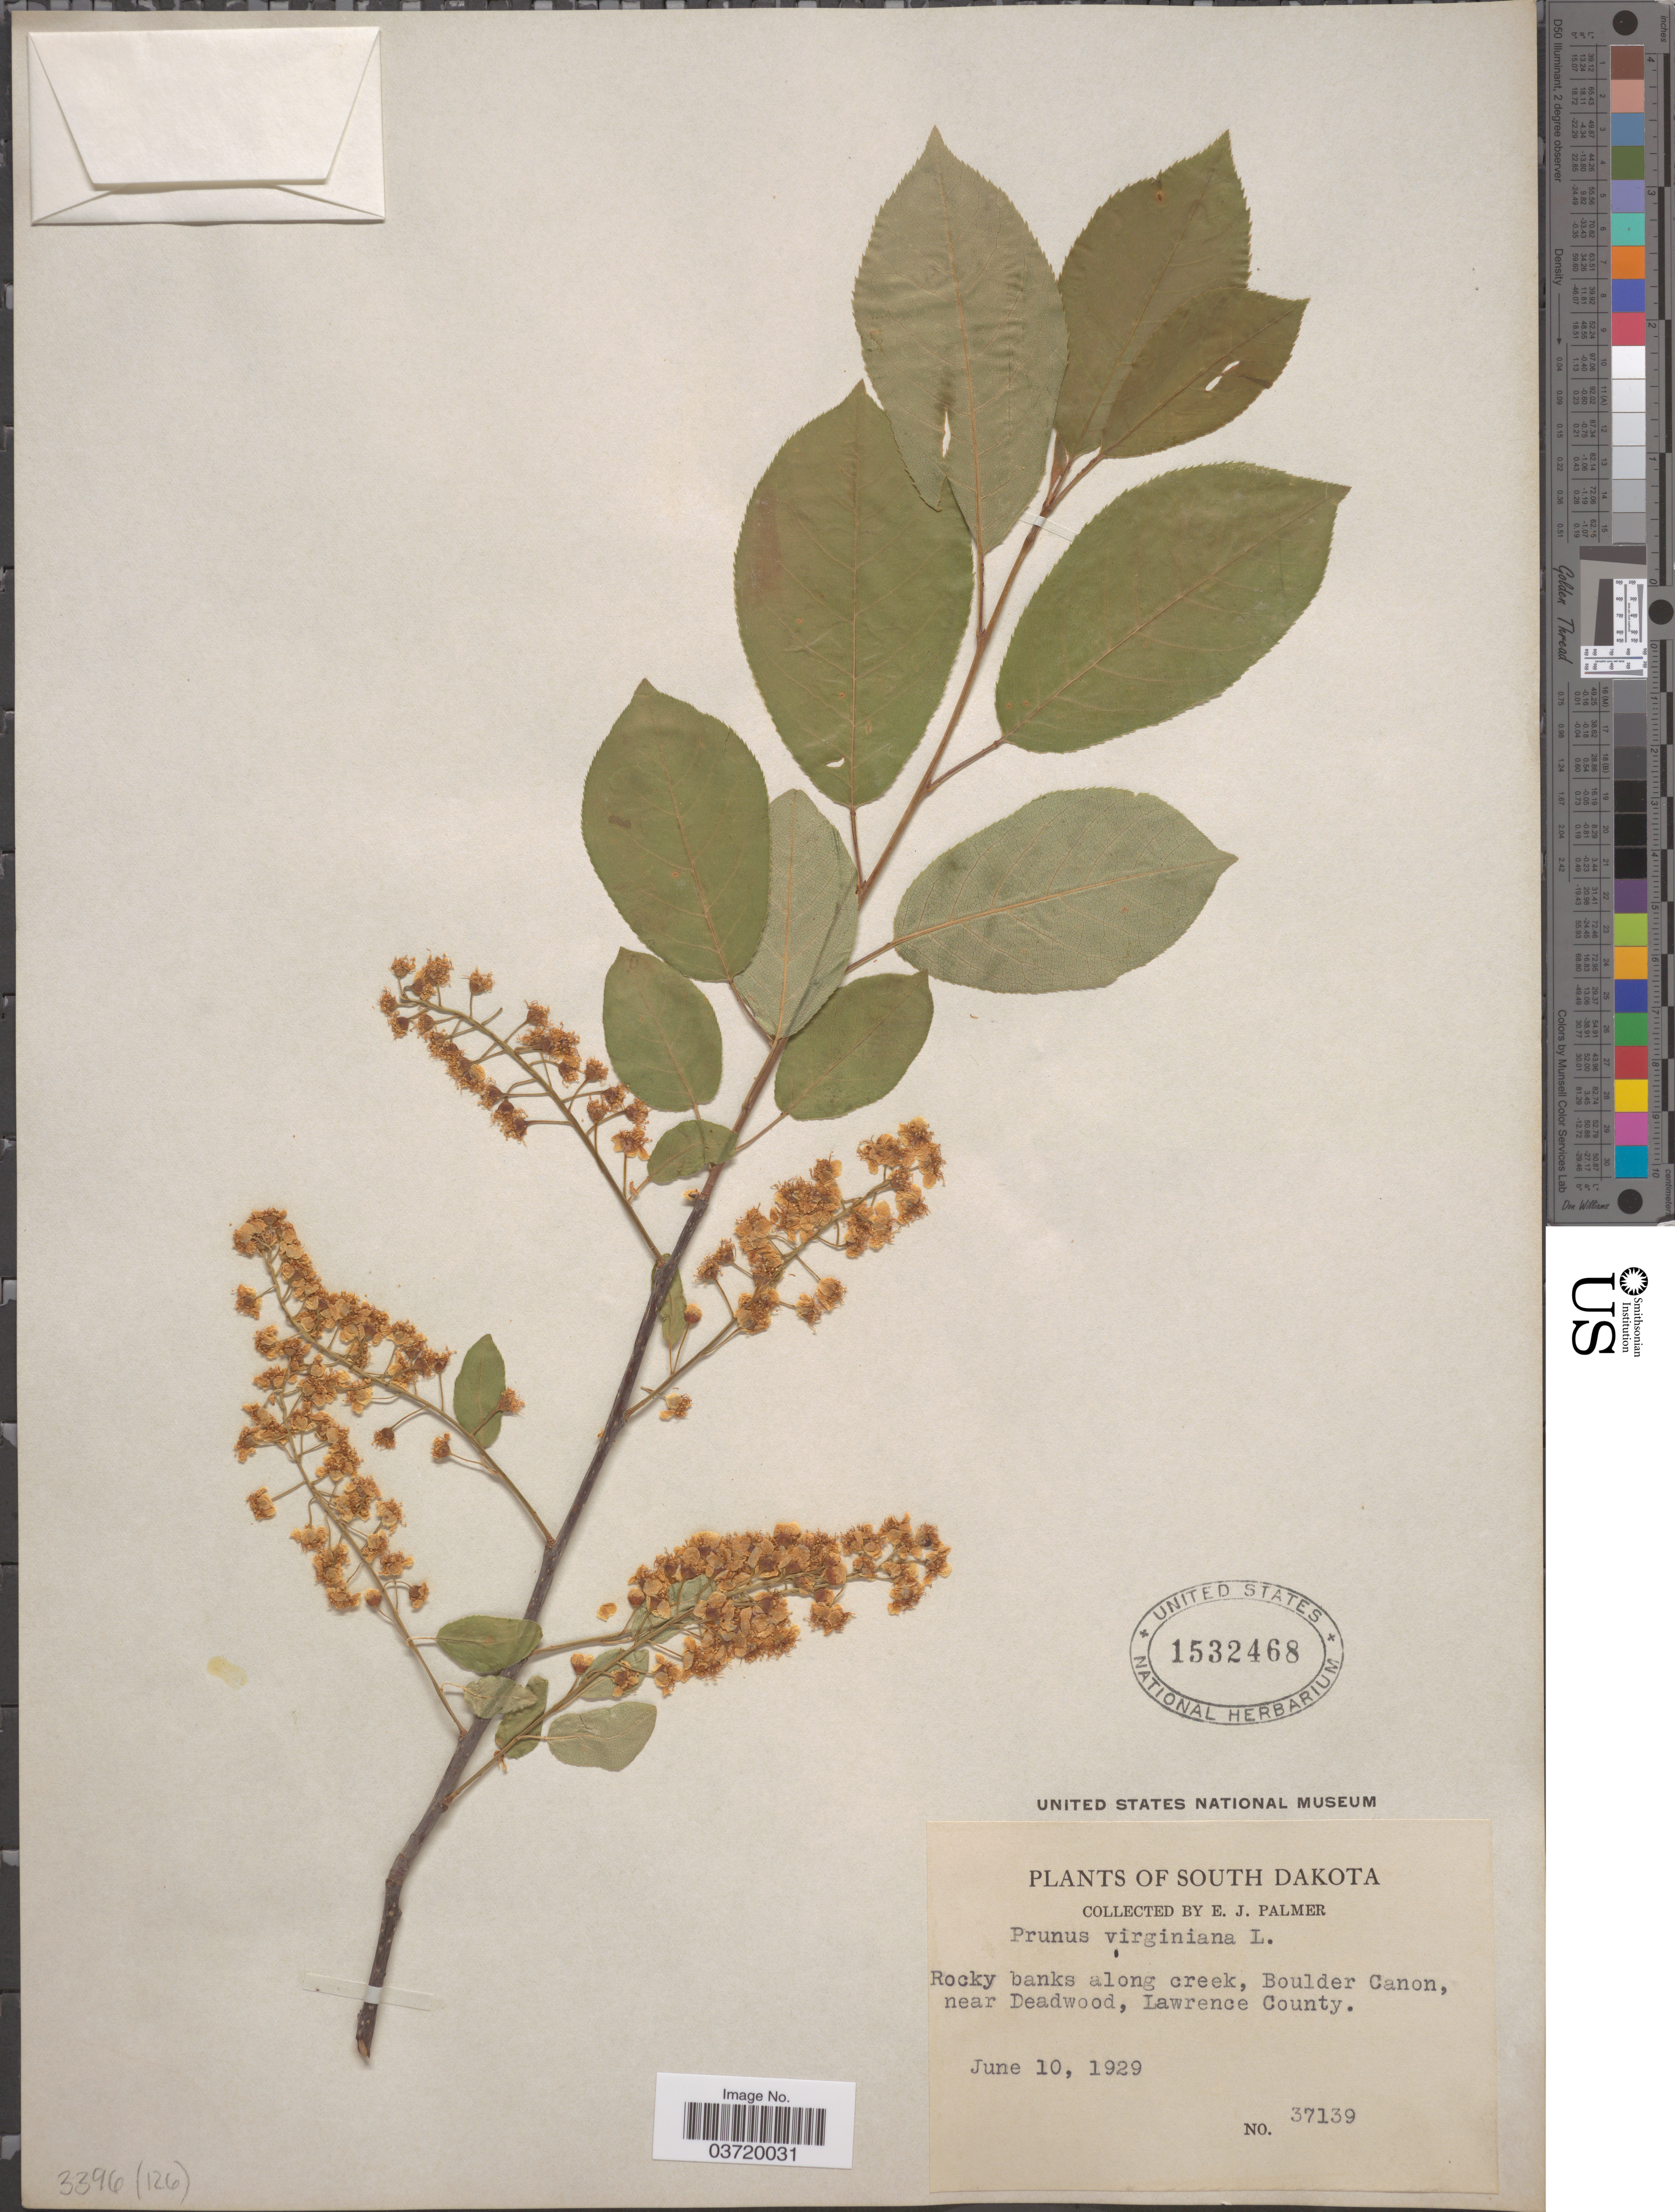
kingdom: Plantae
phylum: Tracheophyta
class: Magnoliopsida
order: Rosales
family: Rosaceae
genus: Prunus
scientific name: Prunus virginiana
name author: L.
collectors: E. J. Palmer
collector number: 37139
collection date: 1929-06-10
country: United States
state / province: South Dakota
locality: Rocky banks along creek, Boulder Canon, near Deadwood, Lawrence County.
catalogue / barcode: US 1532468